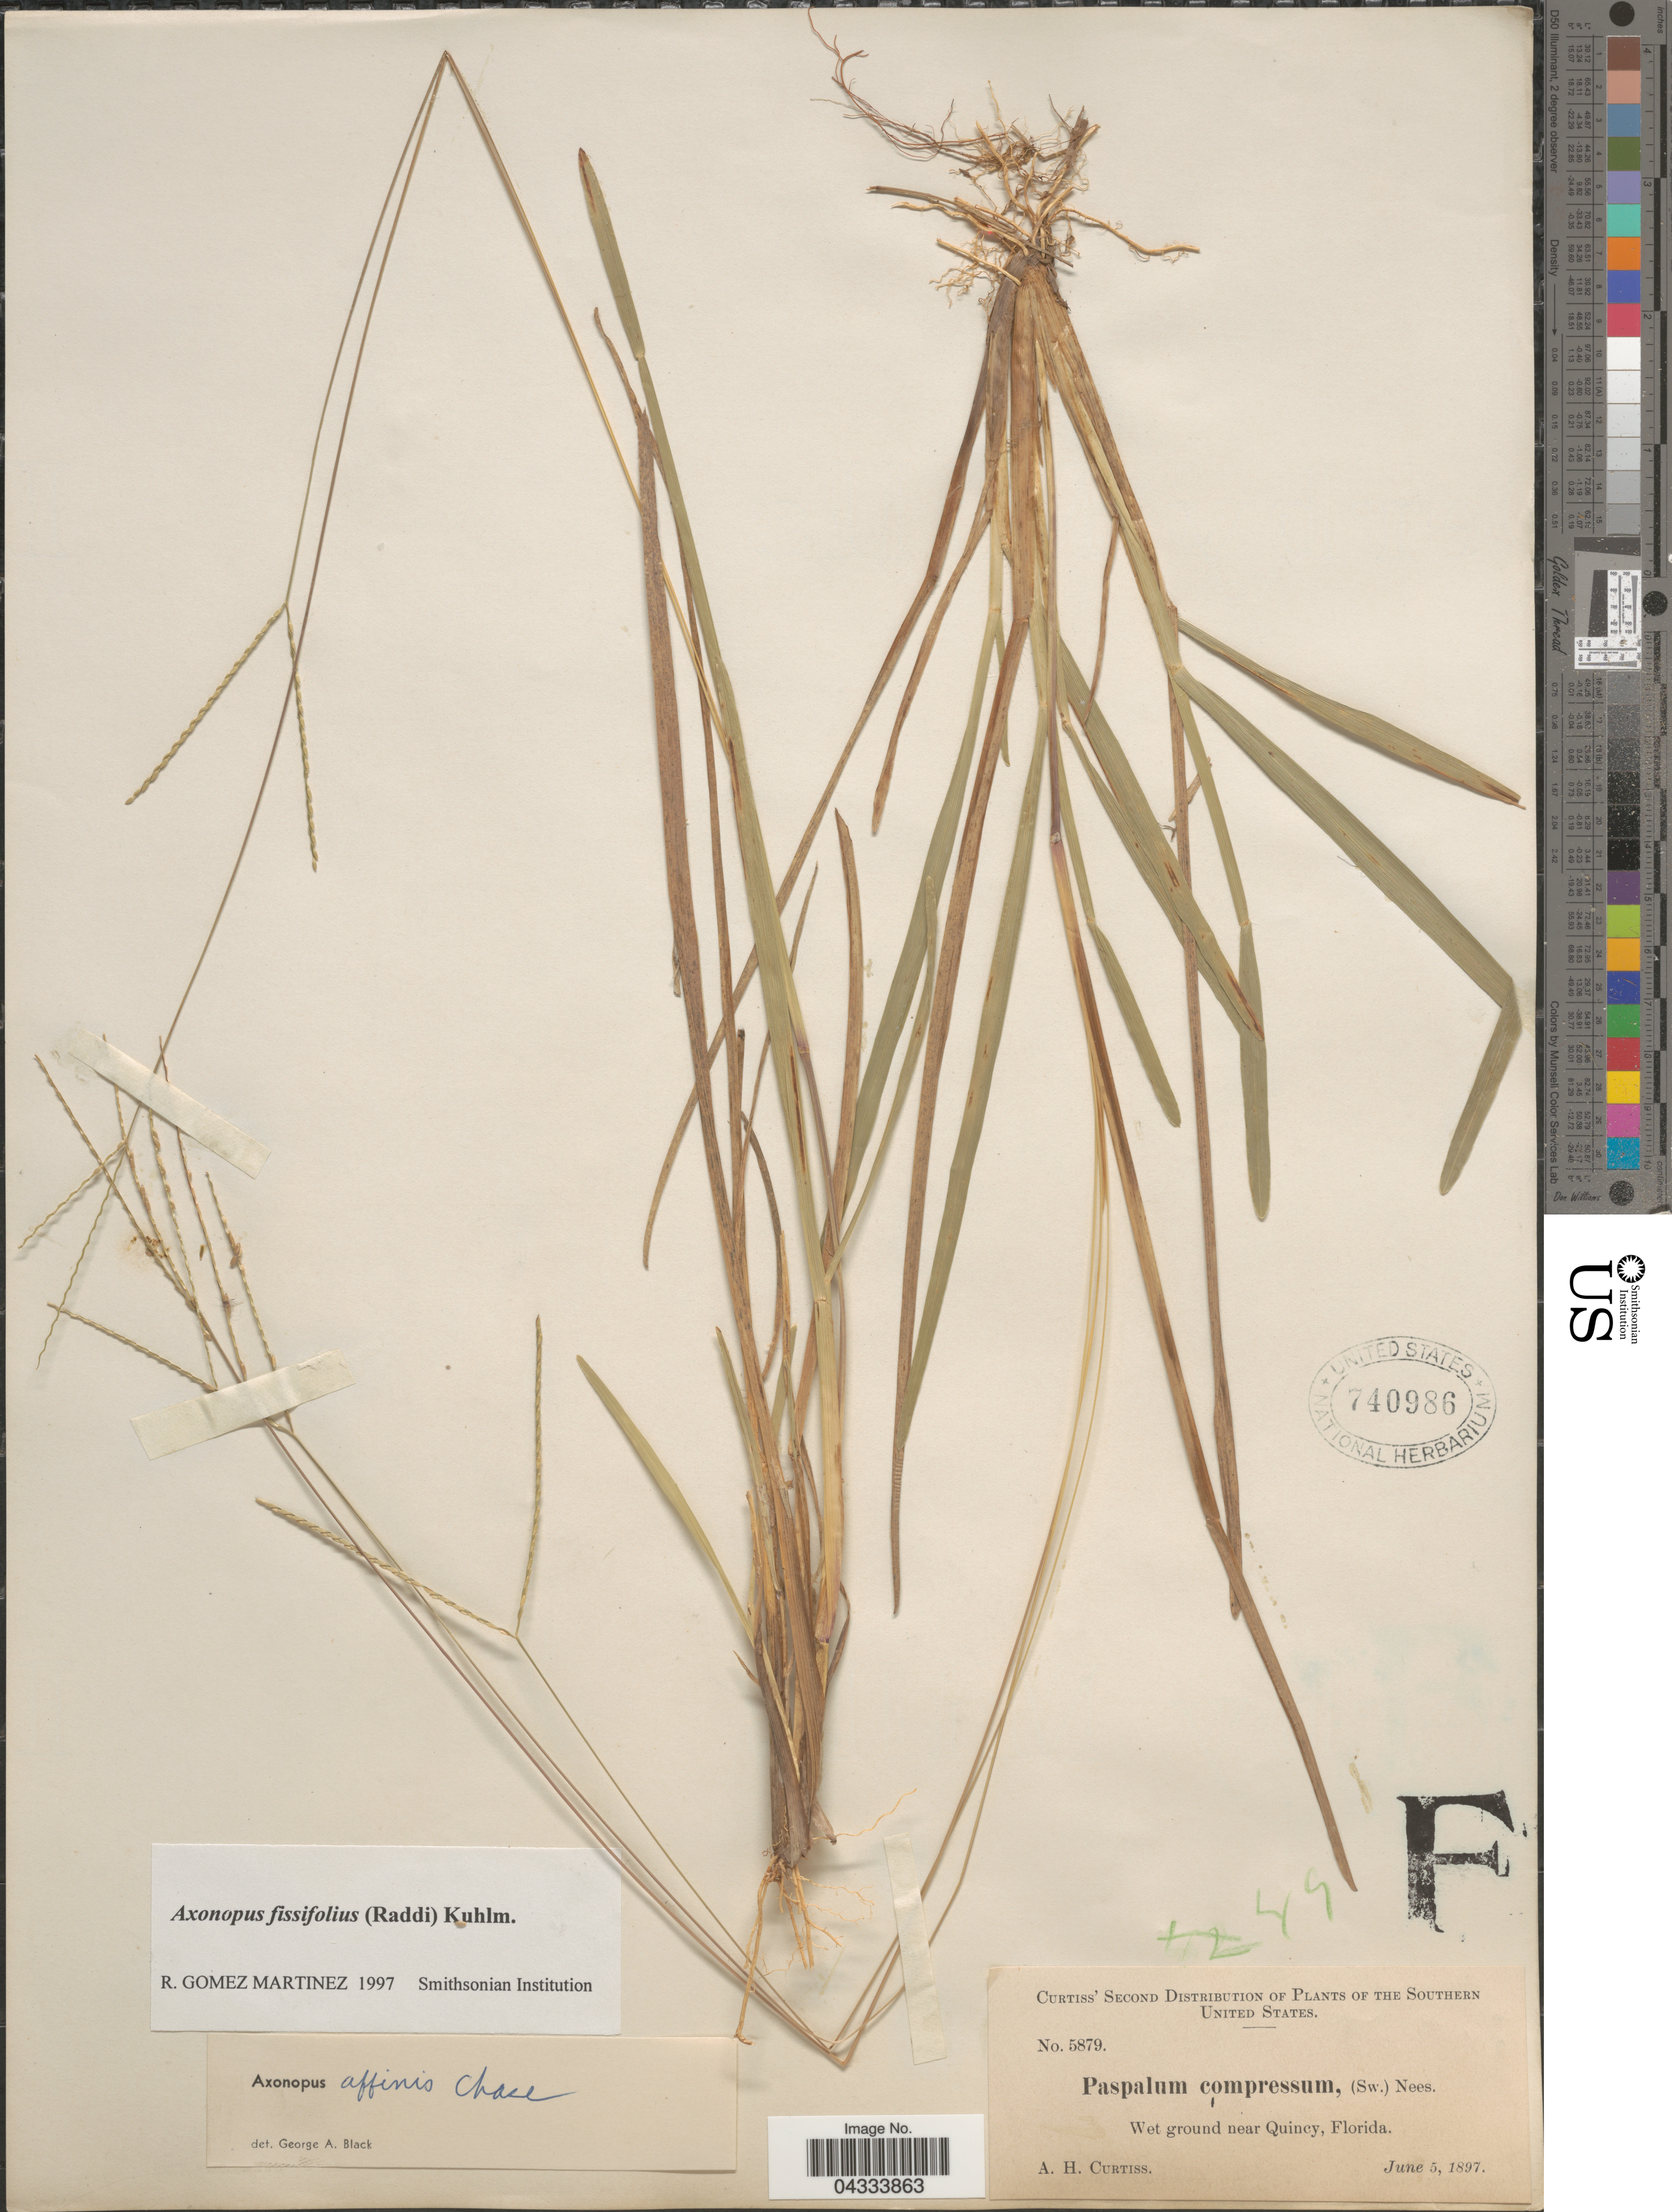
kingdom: Plantae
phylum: Tracheophyta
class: Liliopsida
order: Poales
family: Poaceae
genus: Axonopus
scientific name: Axonopus fissifolius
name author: (Raddi) Kuhlm.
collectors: A. H. Curtiss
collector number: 5879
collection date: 1897-06-05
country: United States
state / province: Florida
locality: The Southern United States. Wet ground near Quincy.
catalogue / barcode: US 740986